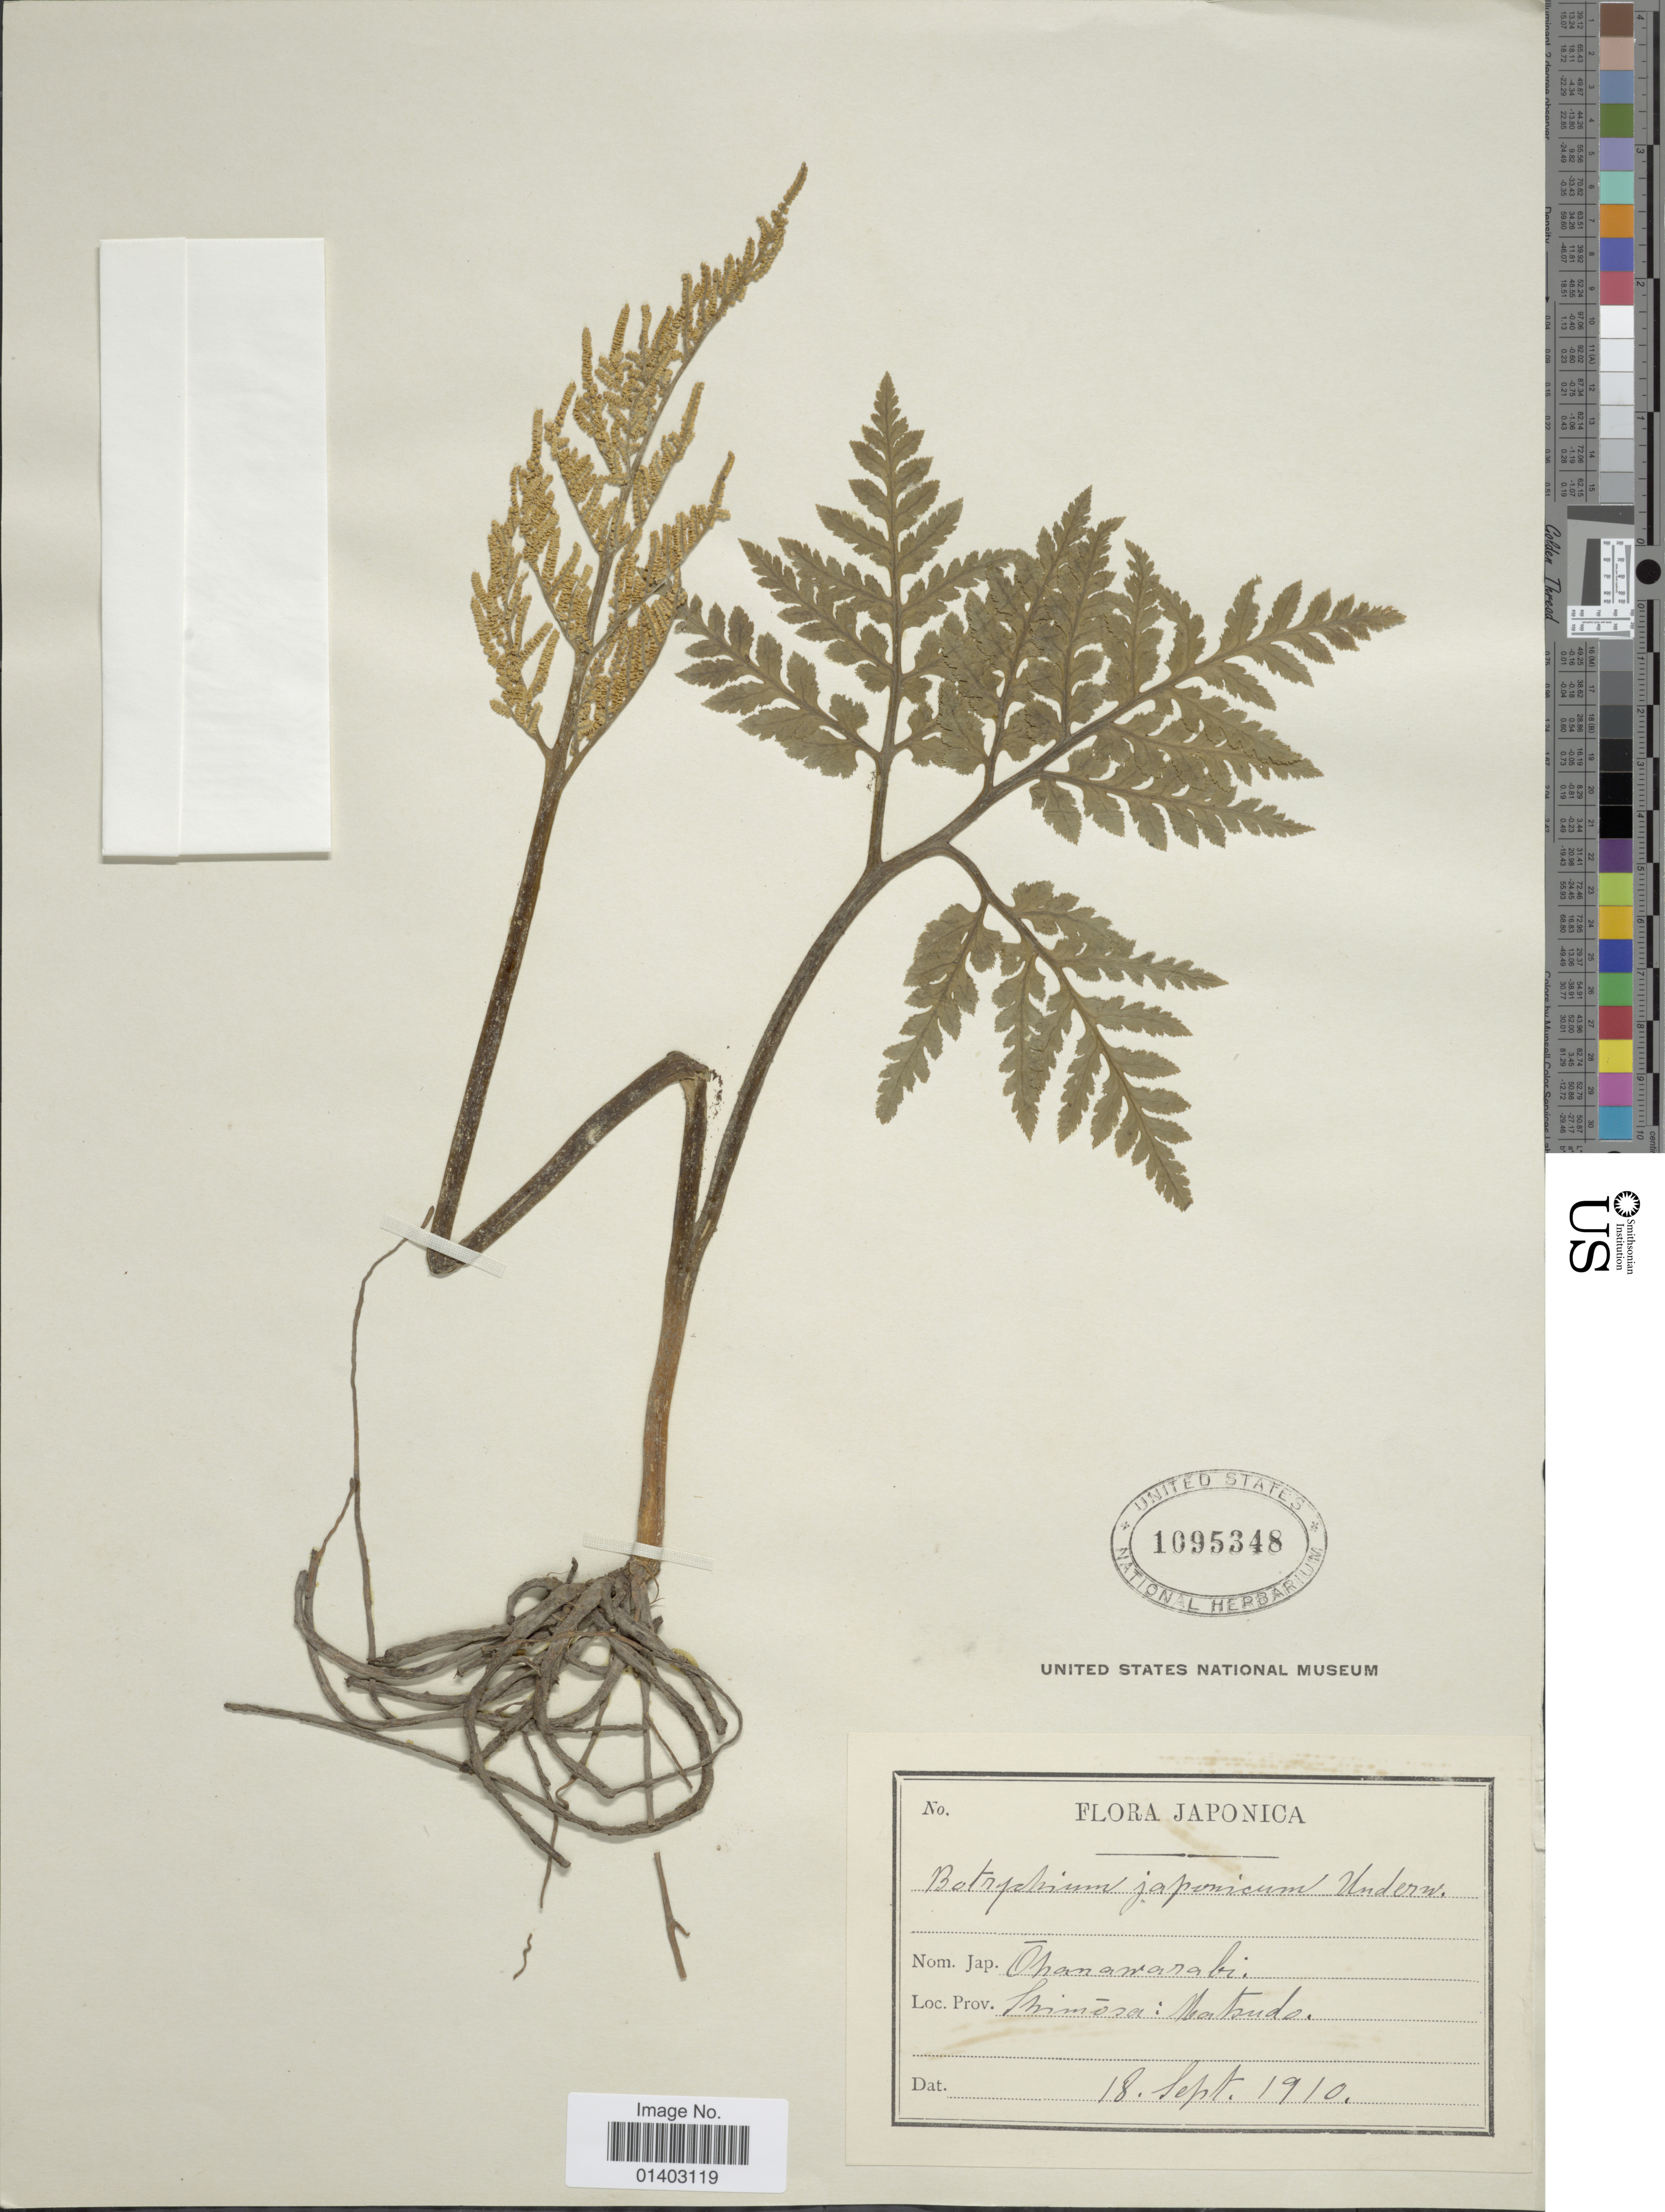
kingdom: Plantae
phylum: Tracheophyta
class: Polypodiopsida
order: Ophioglossales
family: Ophioglossaceae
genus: Botrychium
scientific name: Botrychium japonicum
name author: (Prantl) Underw.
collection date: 1910-09-18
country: Japan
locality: Shimosa: Natsudo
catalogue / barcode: US 1095348